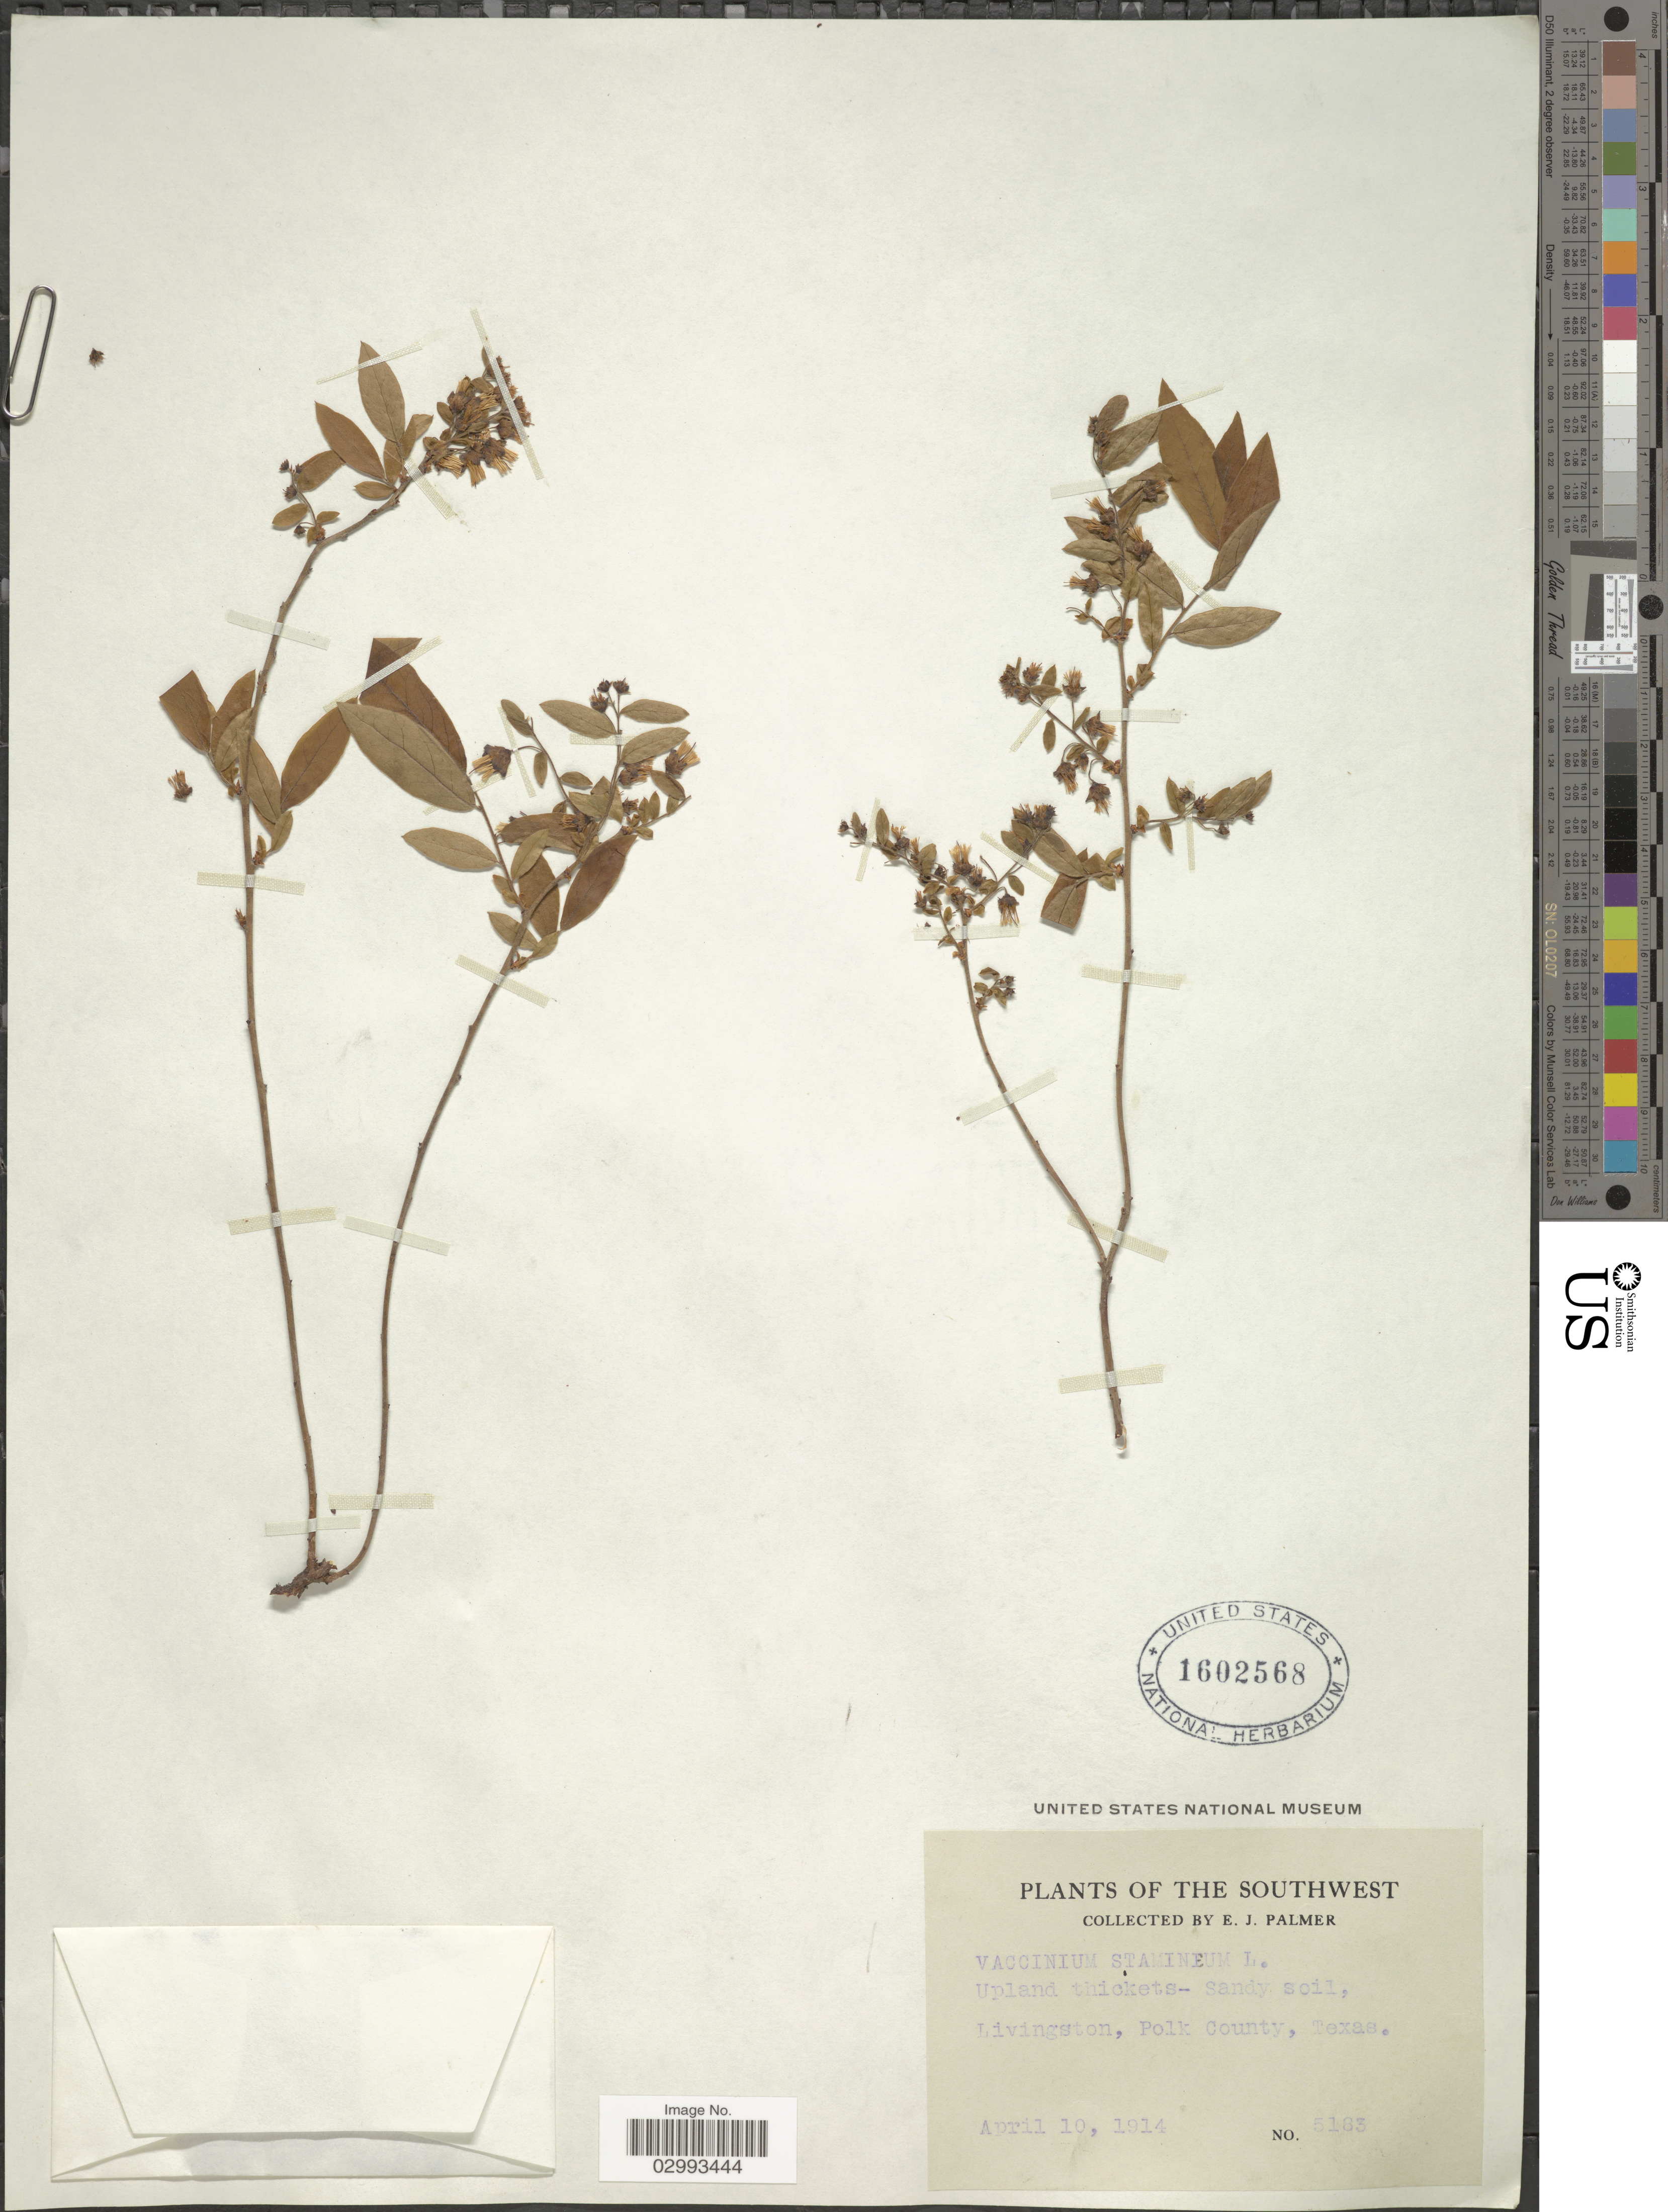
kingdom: Plantae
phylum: Tracheophyta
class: Magnoliopsida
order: Ericales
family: Ericaceae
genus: Polycodium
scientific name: Polycodium stamineum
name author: (L.) Greene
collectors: E. J. Palmer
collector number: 5183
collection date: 1914-04-10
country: United States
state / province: Texas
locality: Livingston, Polk County.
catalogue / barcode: US 1602568